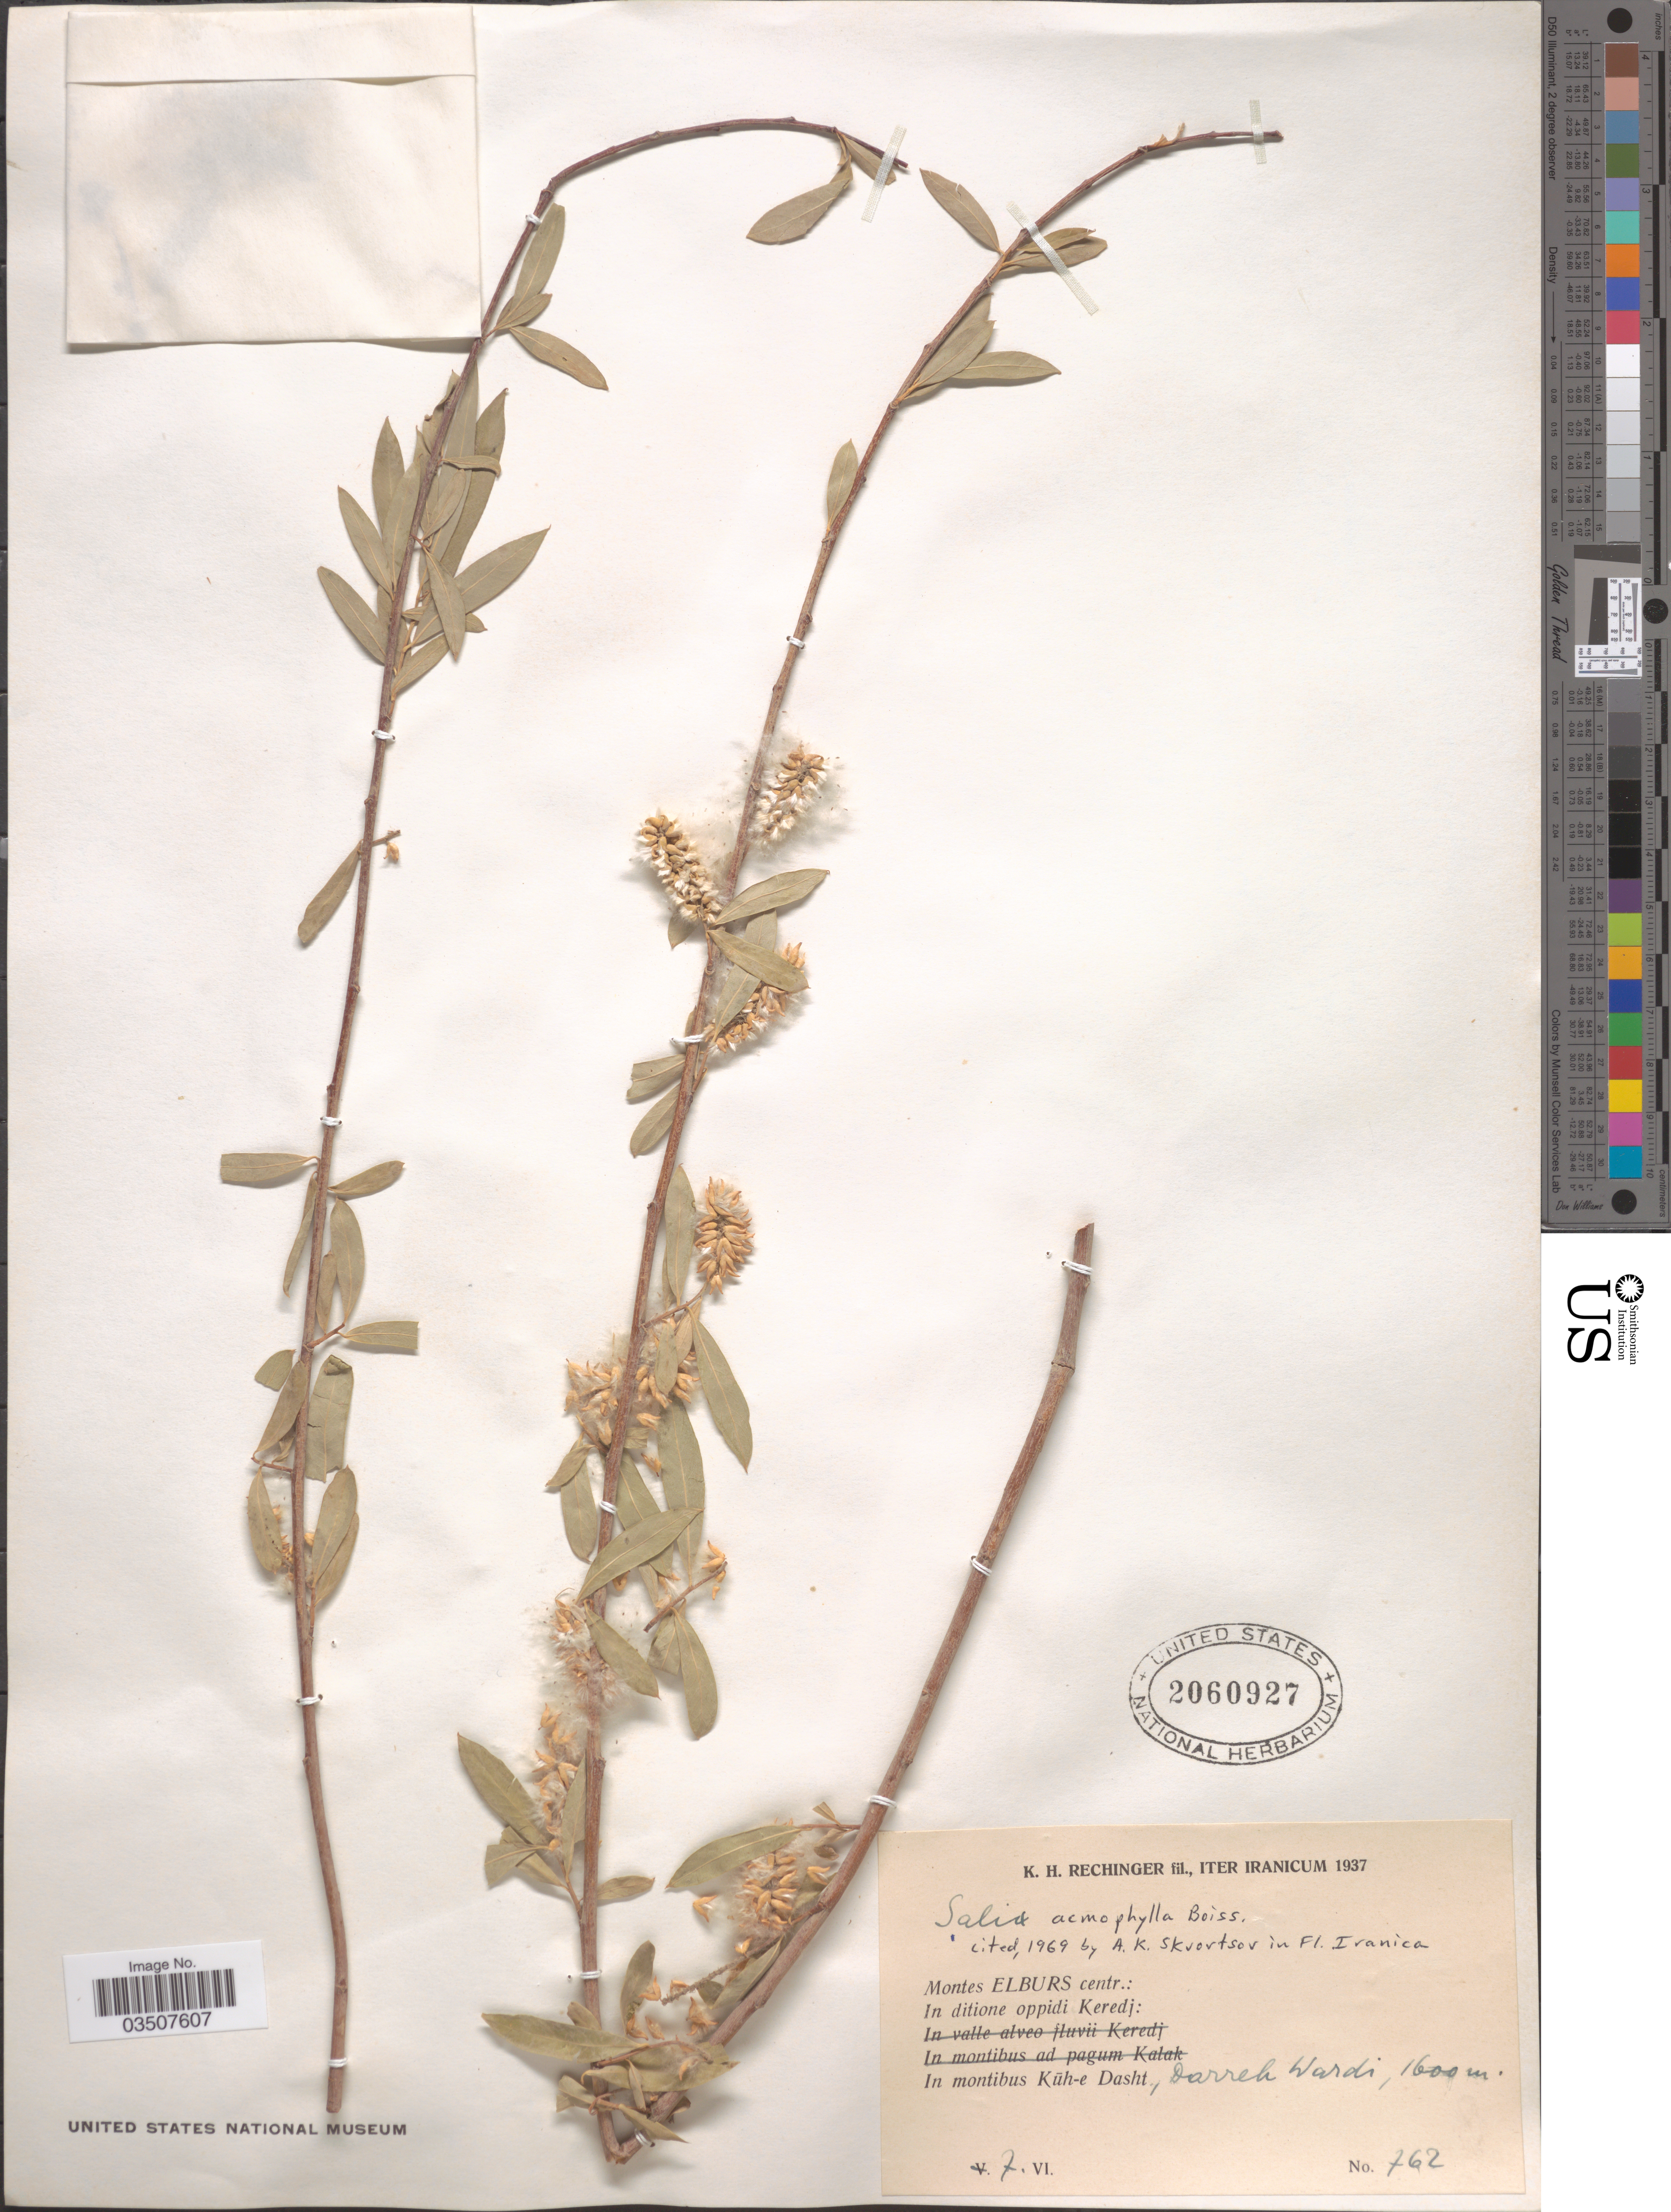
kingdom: Plantae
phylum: Tracheophyta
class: Magnoliopsida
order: Malpighiales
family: Salicaceae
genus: Salix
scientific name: Salix acmophylla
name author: Boiss.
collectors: K. H. Rechinger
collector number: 762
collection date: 1937-06-07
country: Iran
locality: Montes Elburs centr.: In ditione oppidi Keredj: In montibus Kuh-e Dasht, Darreh [interpreted] Wardi.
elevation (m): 1600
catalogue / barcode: US 2060927